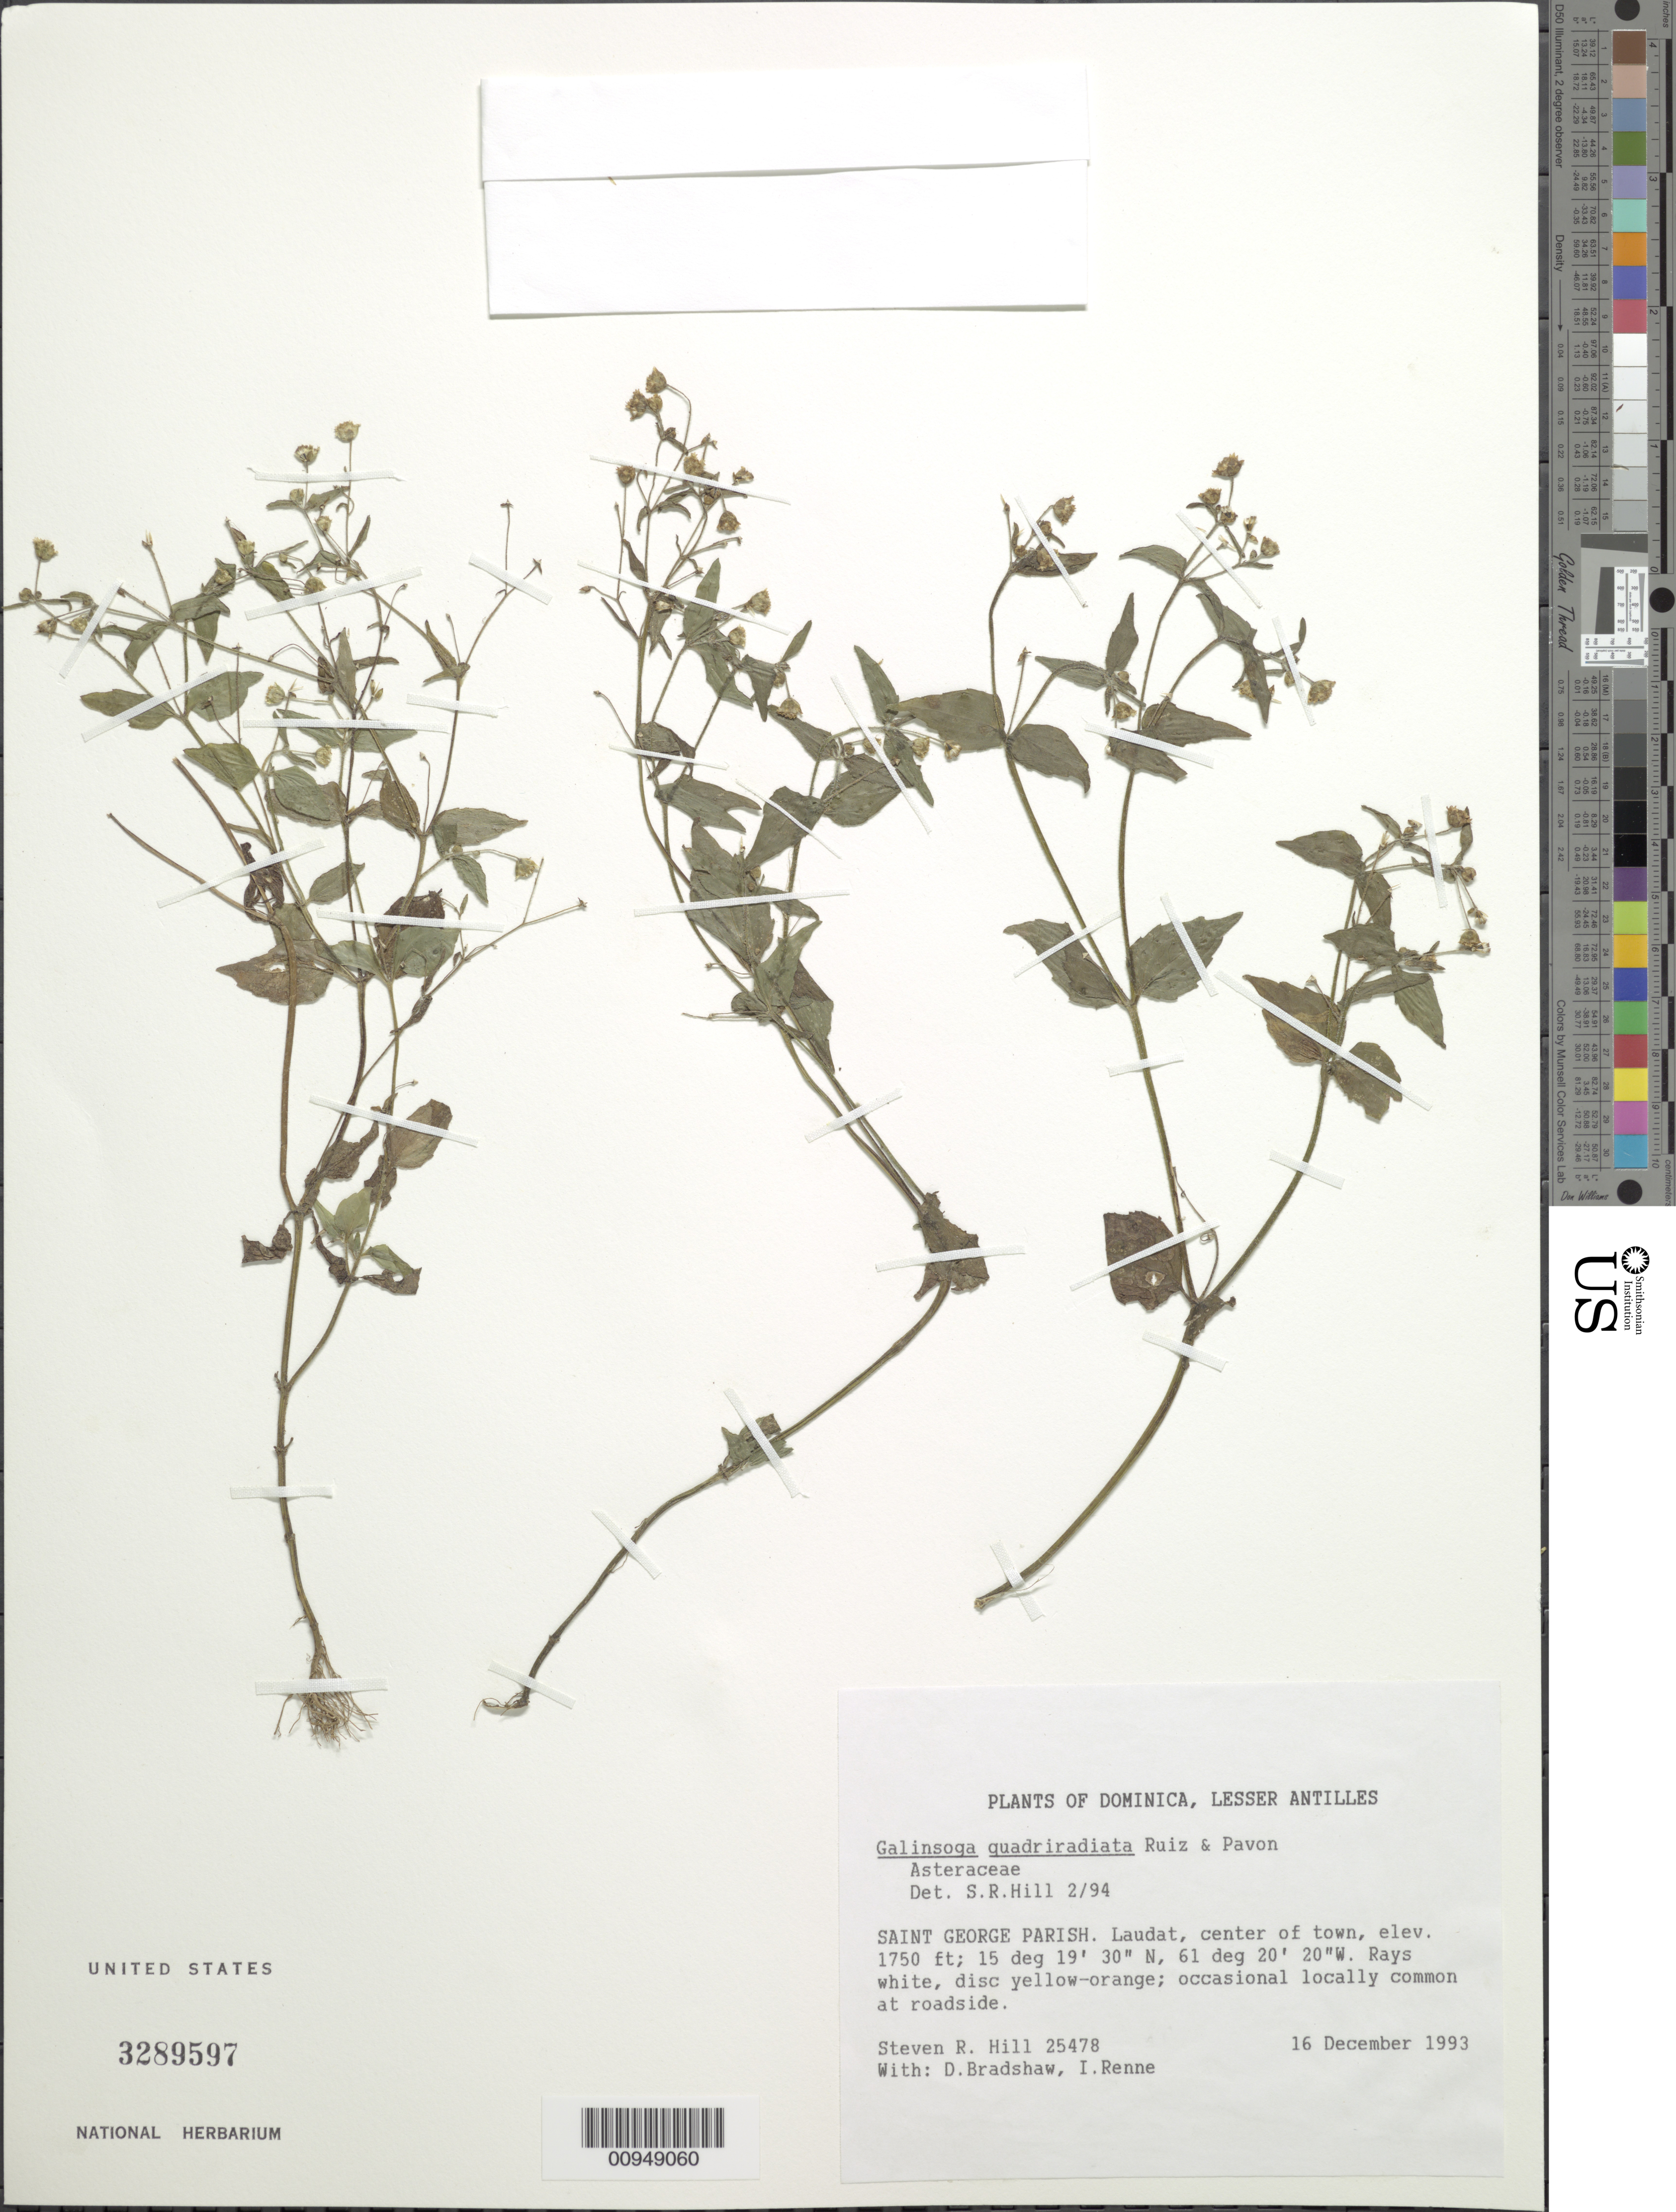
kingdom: Plantae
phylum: Tracheophyta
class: Magnoliopsida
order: Asterales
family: Asteraceae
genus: Galinsoga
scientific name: Galinsoga quadriradiata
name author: Ruiz & Pav.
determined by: Hill, Steven R.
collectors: S. R. Hill, D. Bradshaw & I. Renne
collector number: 25478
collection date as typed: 16 Dec 1993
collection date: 1993-12-16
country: Dominica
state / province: St. George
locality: Laudat, center of town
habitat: At roadside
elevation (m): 533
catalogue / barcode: US 3289597